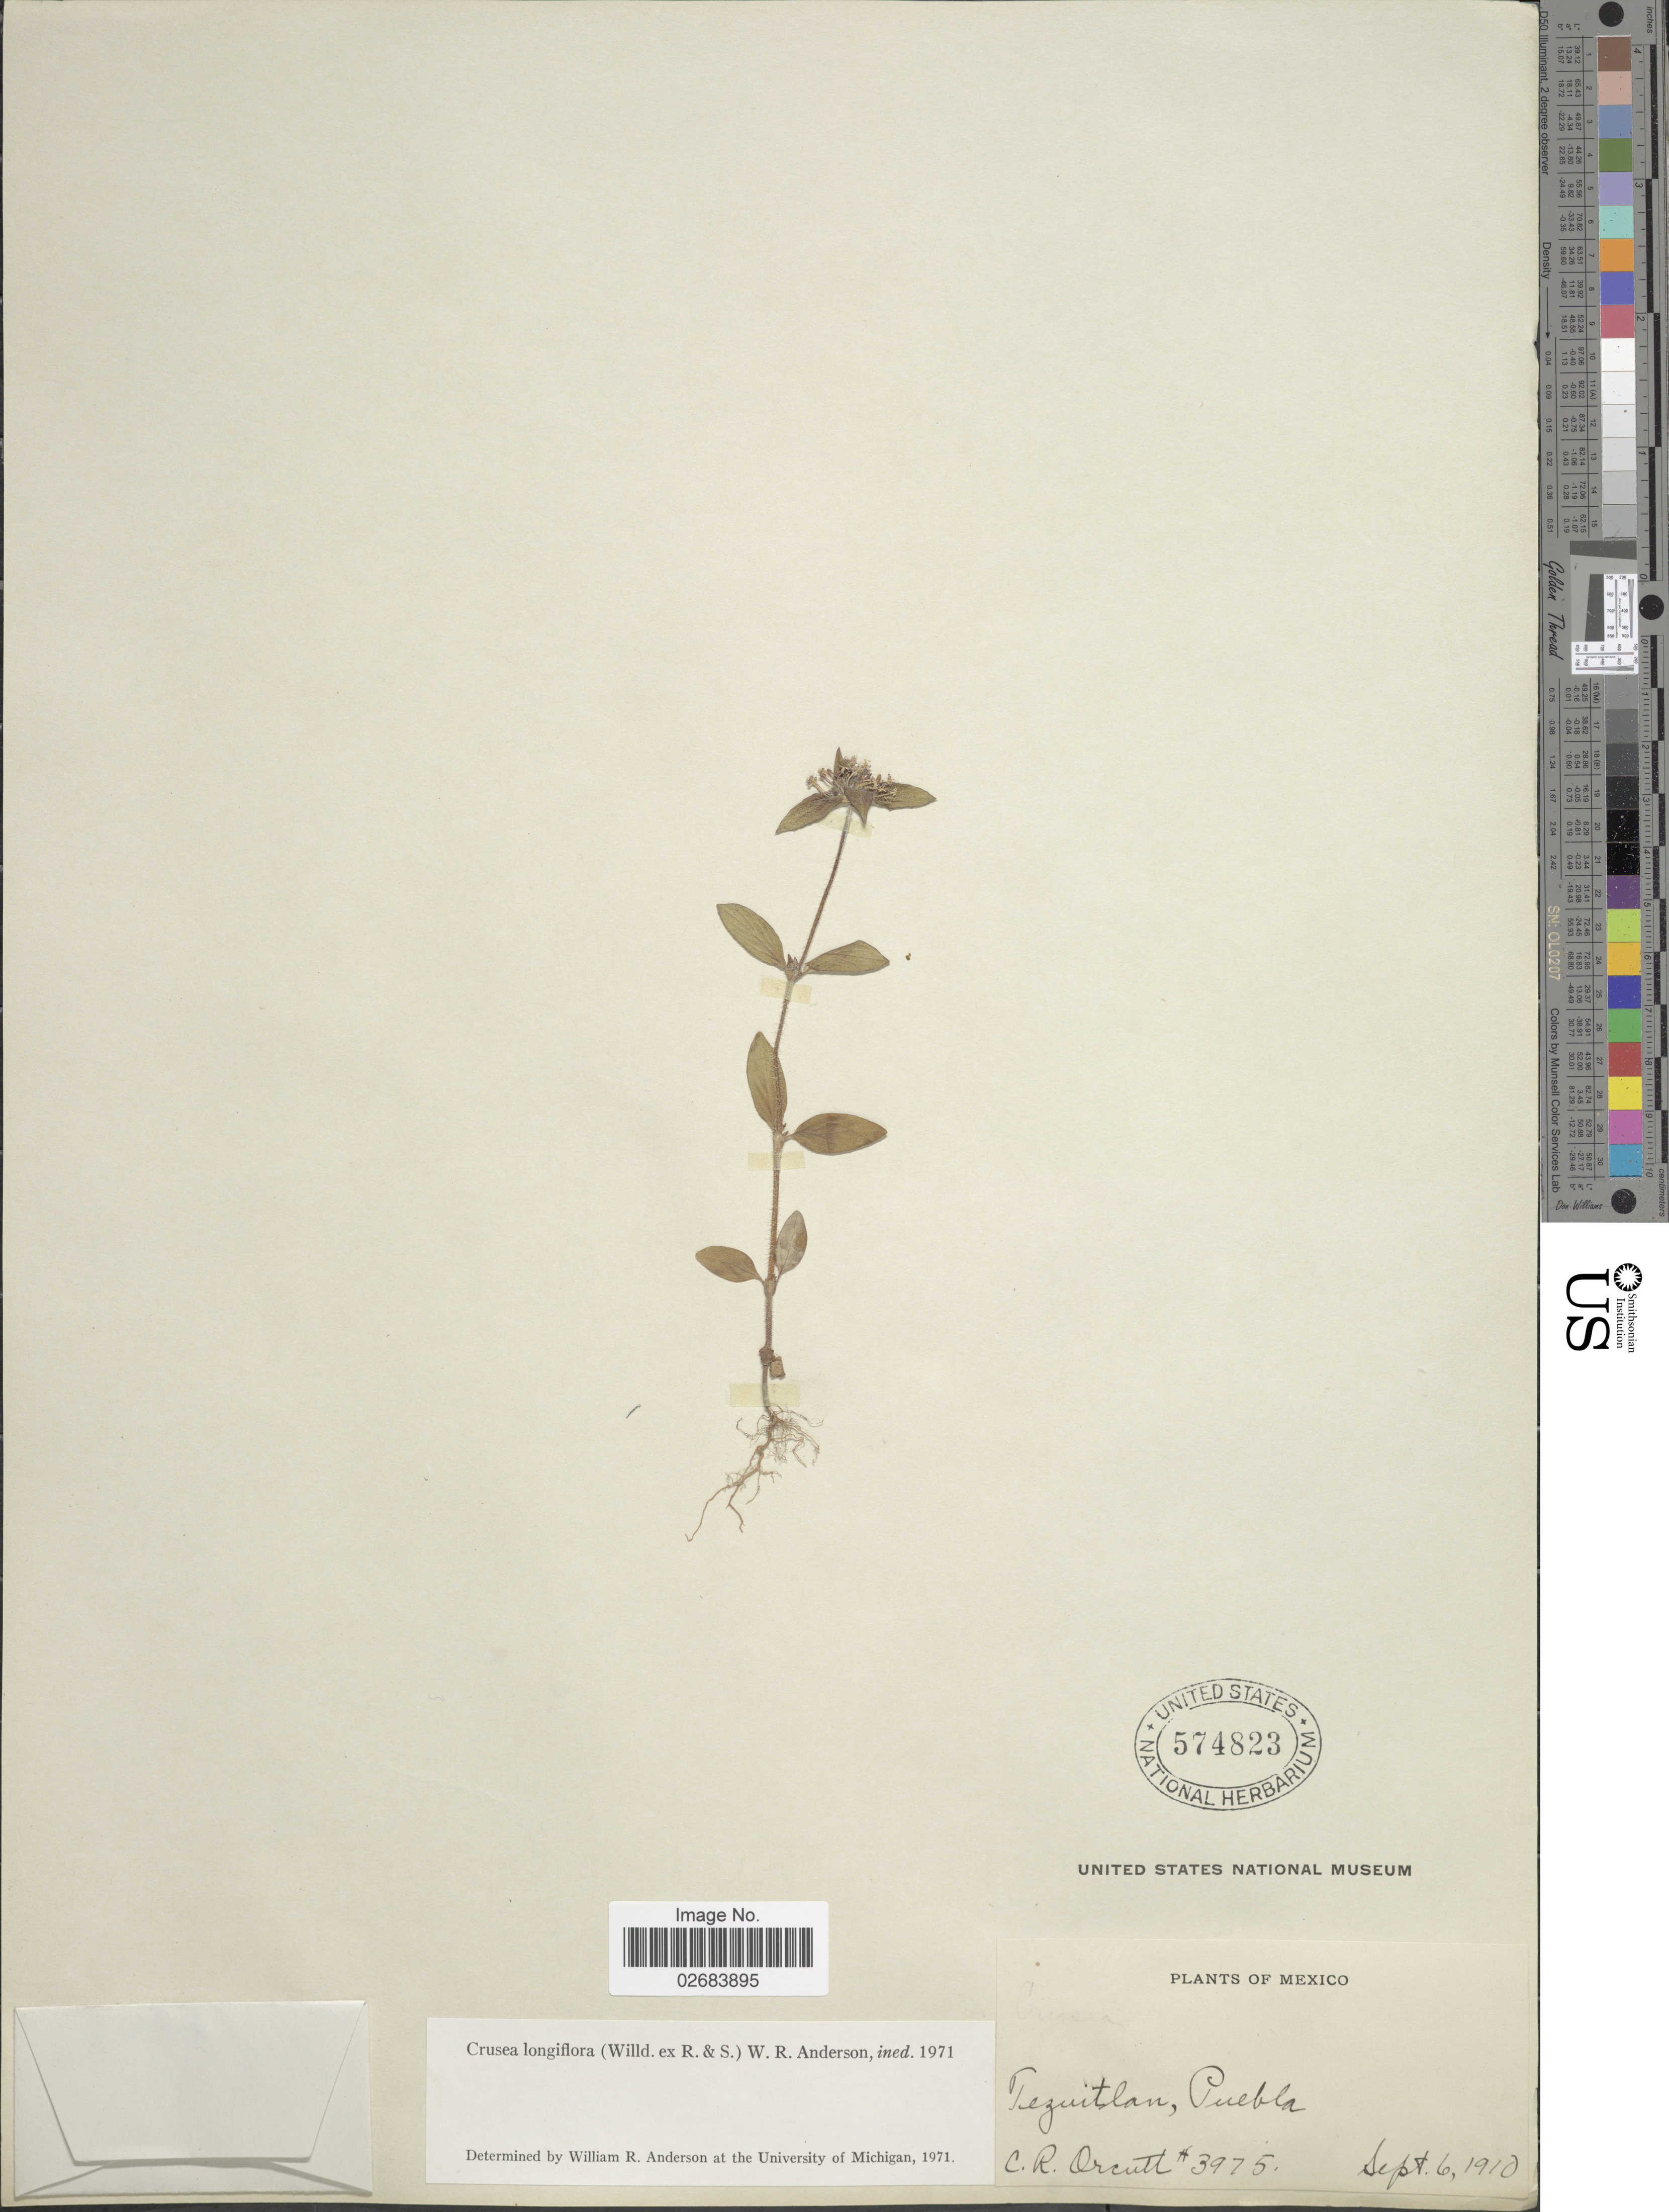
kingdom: Plantae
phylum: Tracheophyta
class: Magnoliopsida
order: Gentianales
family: Rubiaceae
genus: Crusea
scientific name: Crusea longiflora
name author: (Willd. ex Roem. & Schult.) W.R. Anderson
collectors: C. R. Orcutt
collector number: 3975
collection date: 1910-09-06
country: Mexico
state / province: Puebla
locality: Teziutlan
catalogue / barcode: US 574823